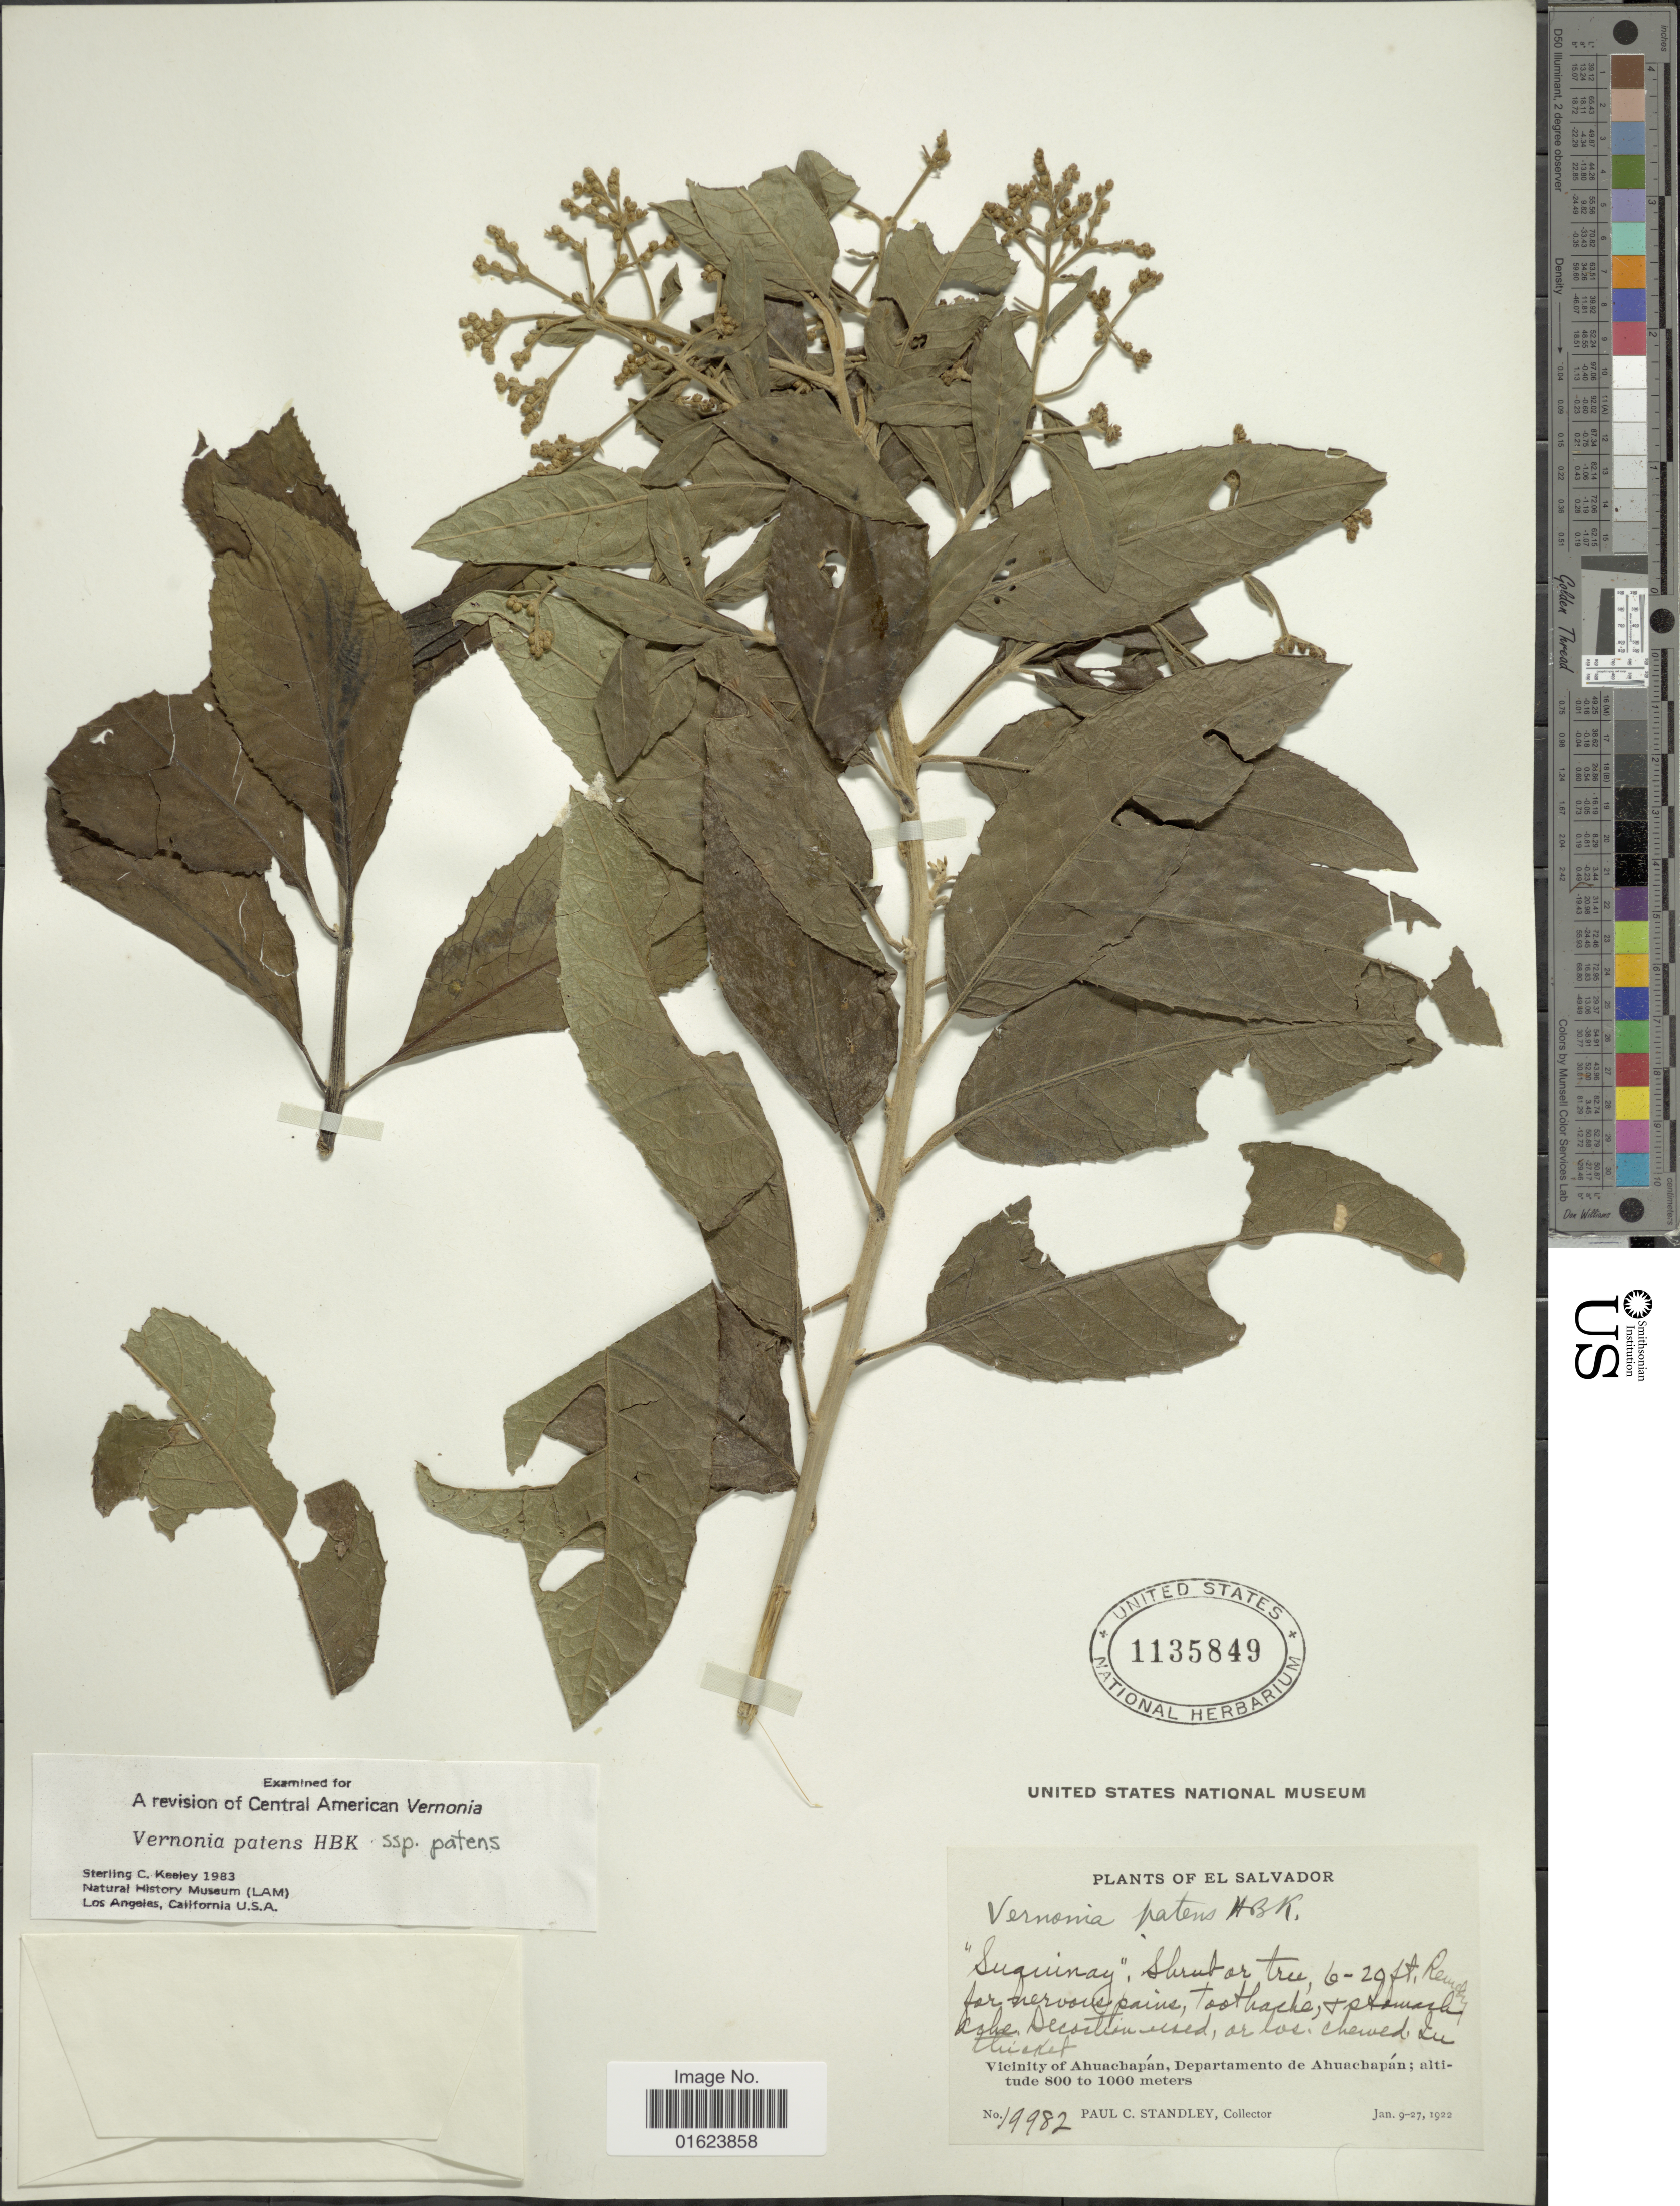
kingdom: Plantae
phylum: Tracheophyta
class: Magnoliopsida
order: Asterales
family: Asteraceae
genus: Vernonanthura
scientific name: Vernonanthura patens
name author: (Kunth) H. Rob.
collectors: P. C. Standley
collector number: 19982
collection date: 1922-01-09/1922-01-27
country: El Salvador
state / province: Ahuachapan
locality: Vicinity of Ahuachapan, Departamento de Ahuachapan.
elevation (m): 800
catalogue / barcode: US 1135849